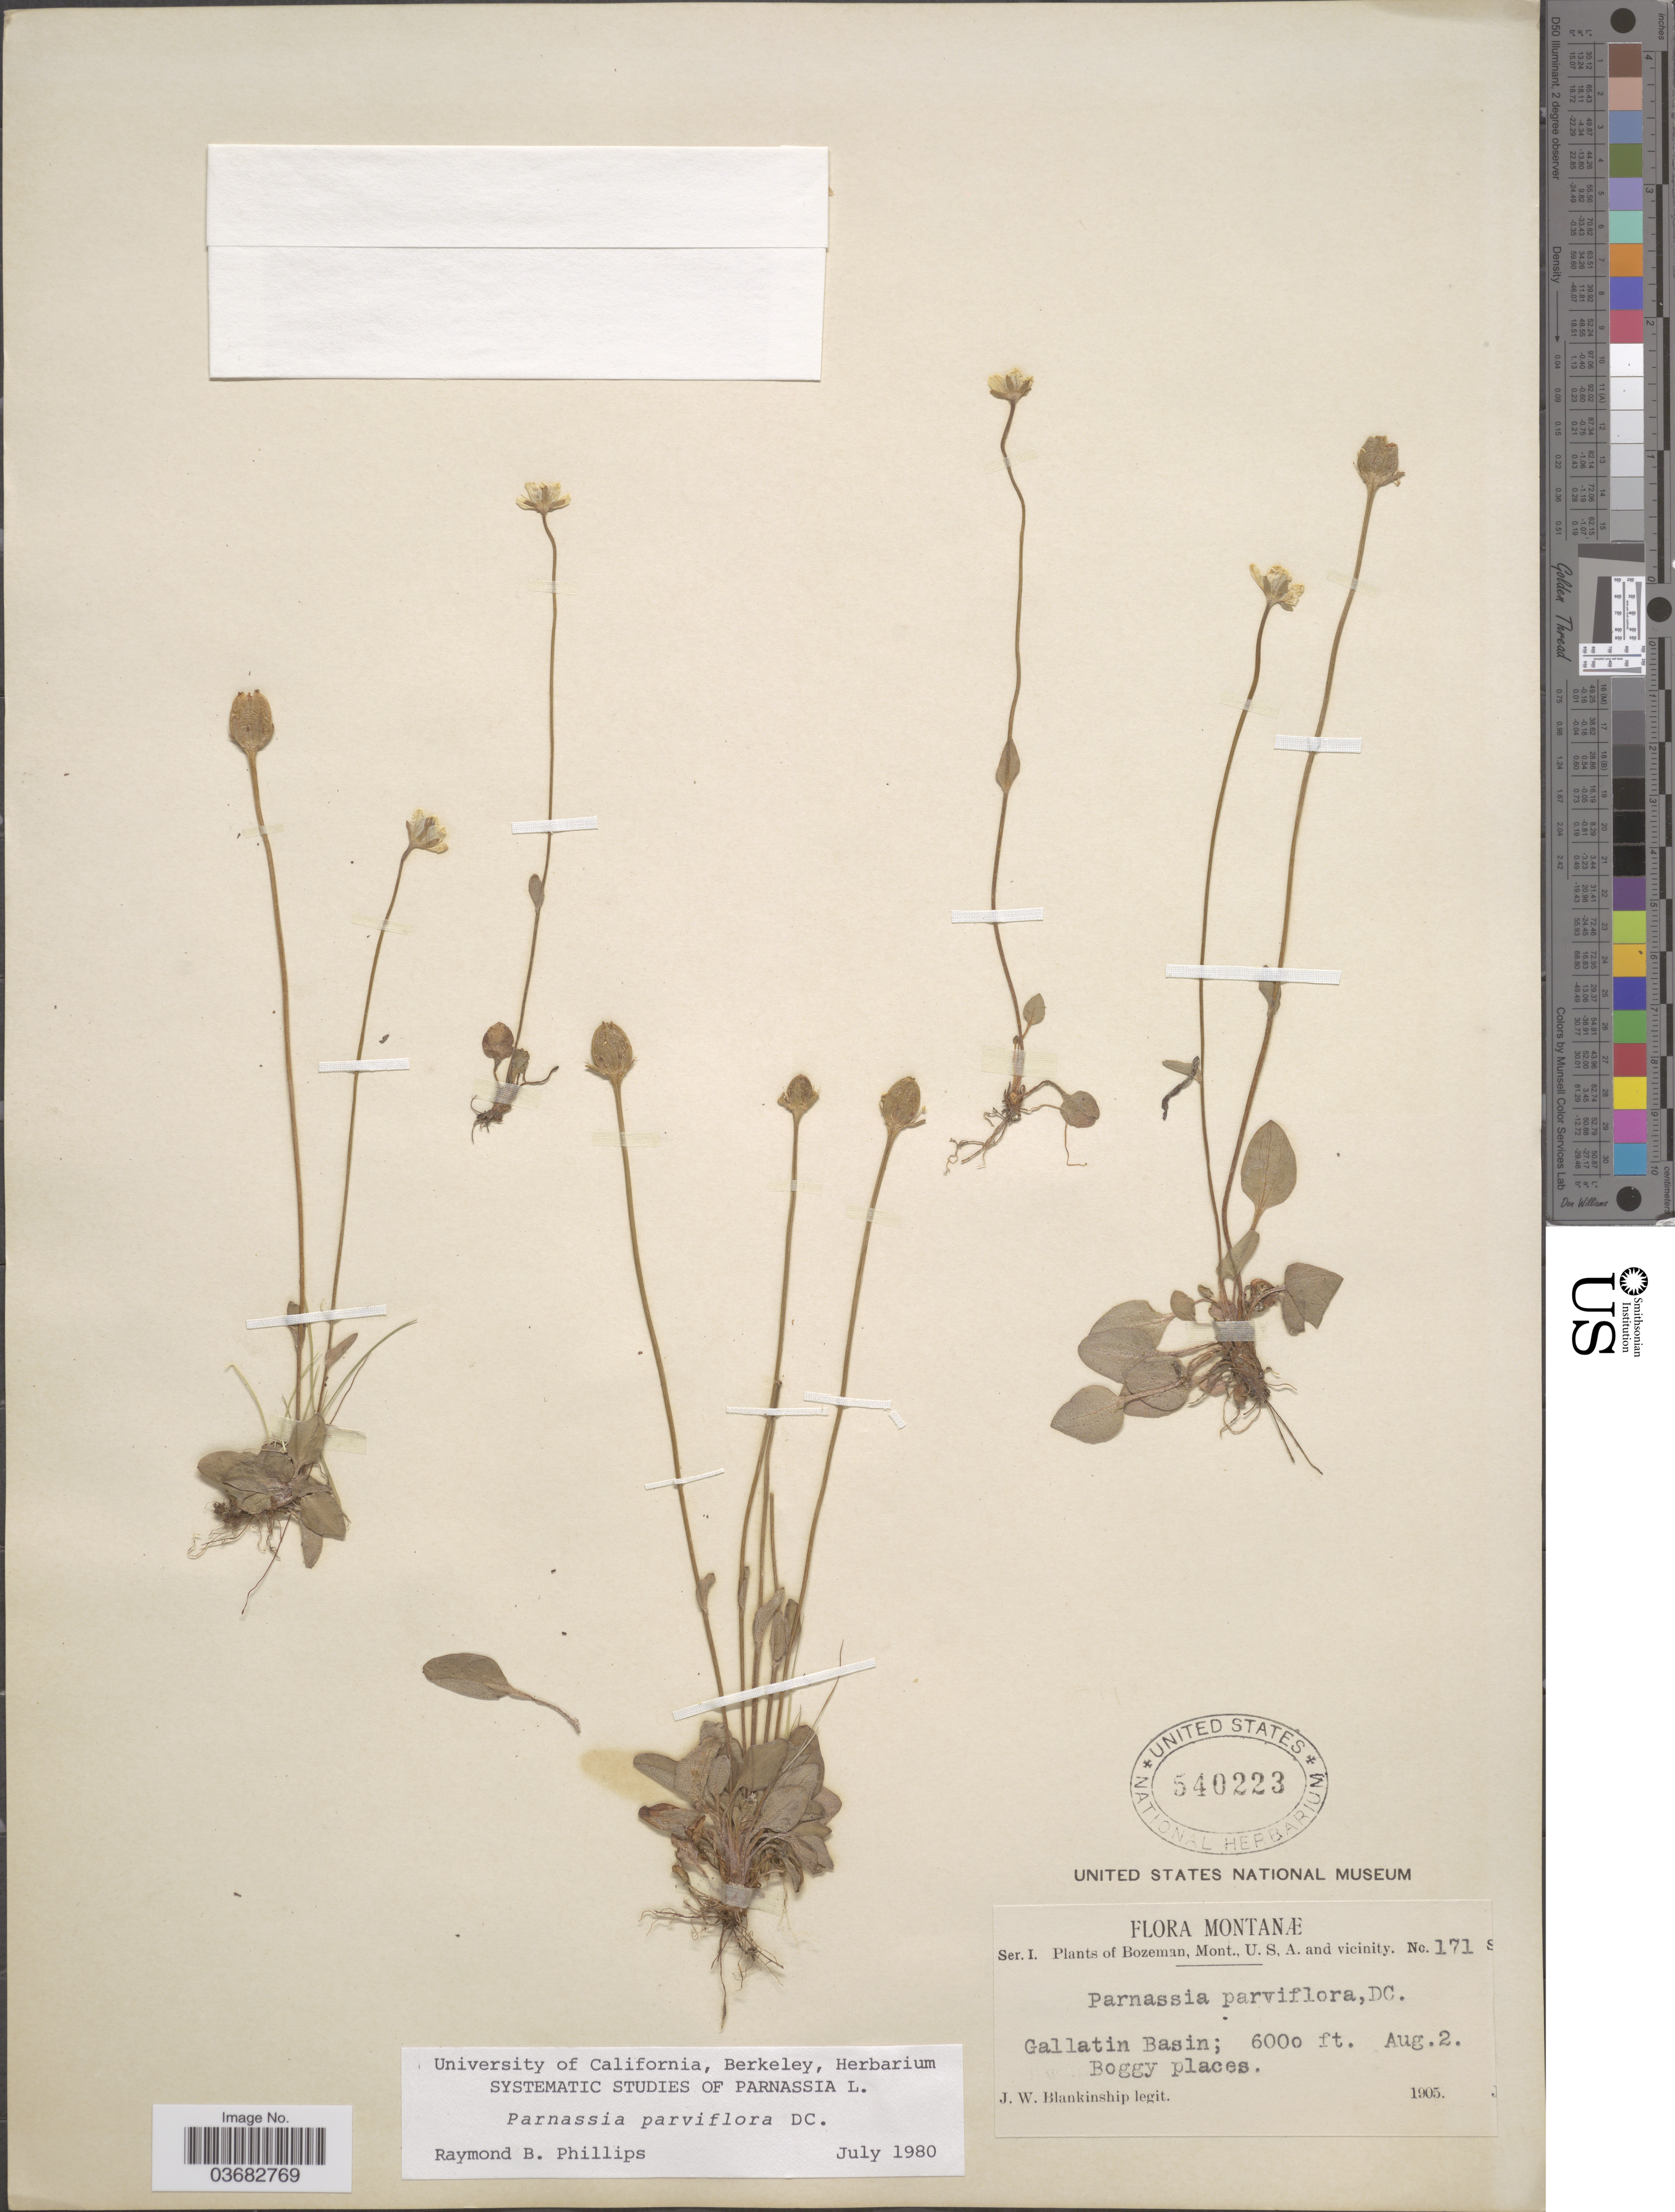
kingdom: Plantae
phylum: Tracheophyta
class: Magnoliopsida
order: Celastrales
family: Parnassiaceae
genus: Parnassia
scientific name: Parnassia parviflora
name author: DC.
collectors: J. W. Blankinship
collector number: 171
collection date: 1905-08-02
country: United States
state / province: Montana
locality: Montanæ. Bozeman and vicinity. Gallatin Basin; Boggy places.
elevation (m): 1829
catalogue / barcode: US 540223